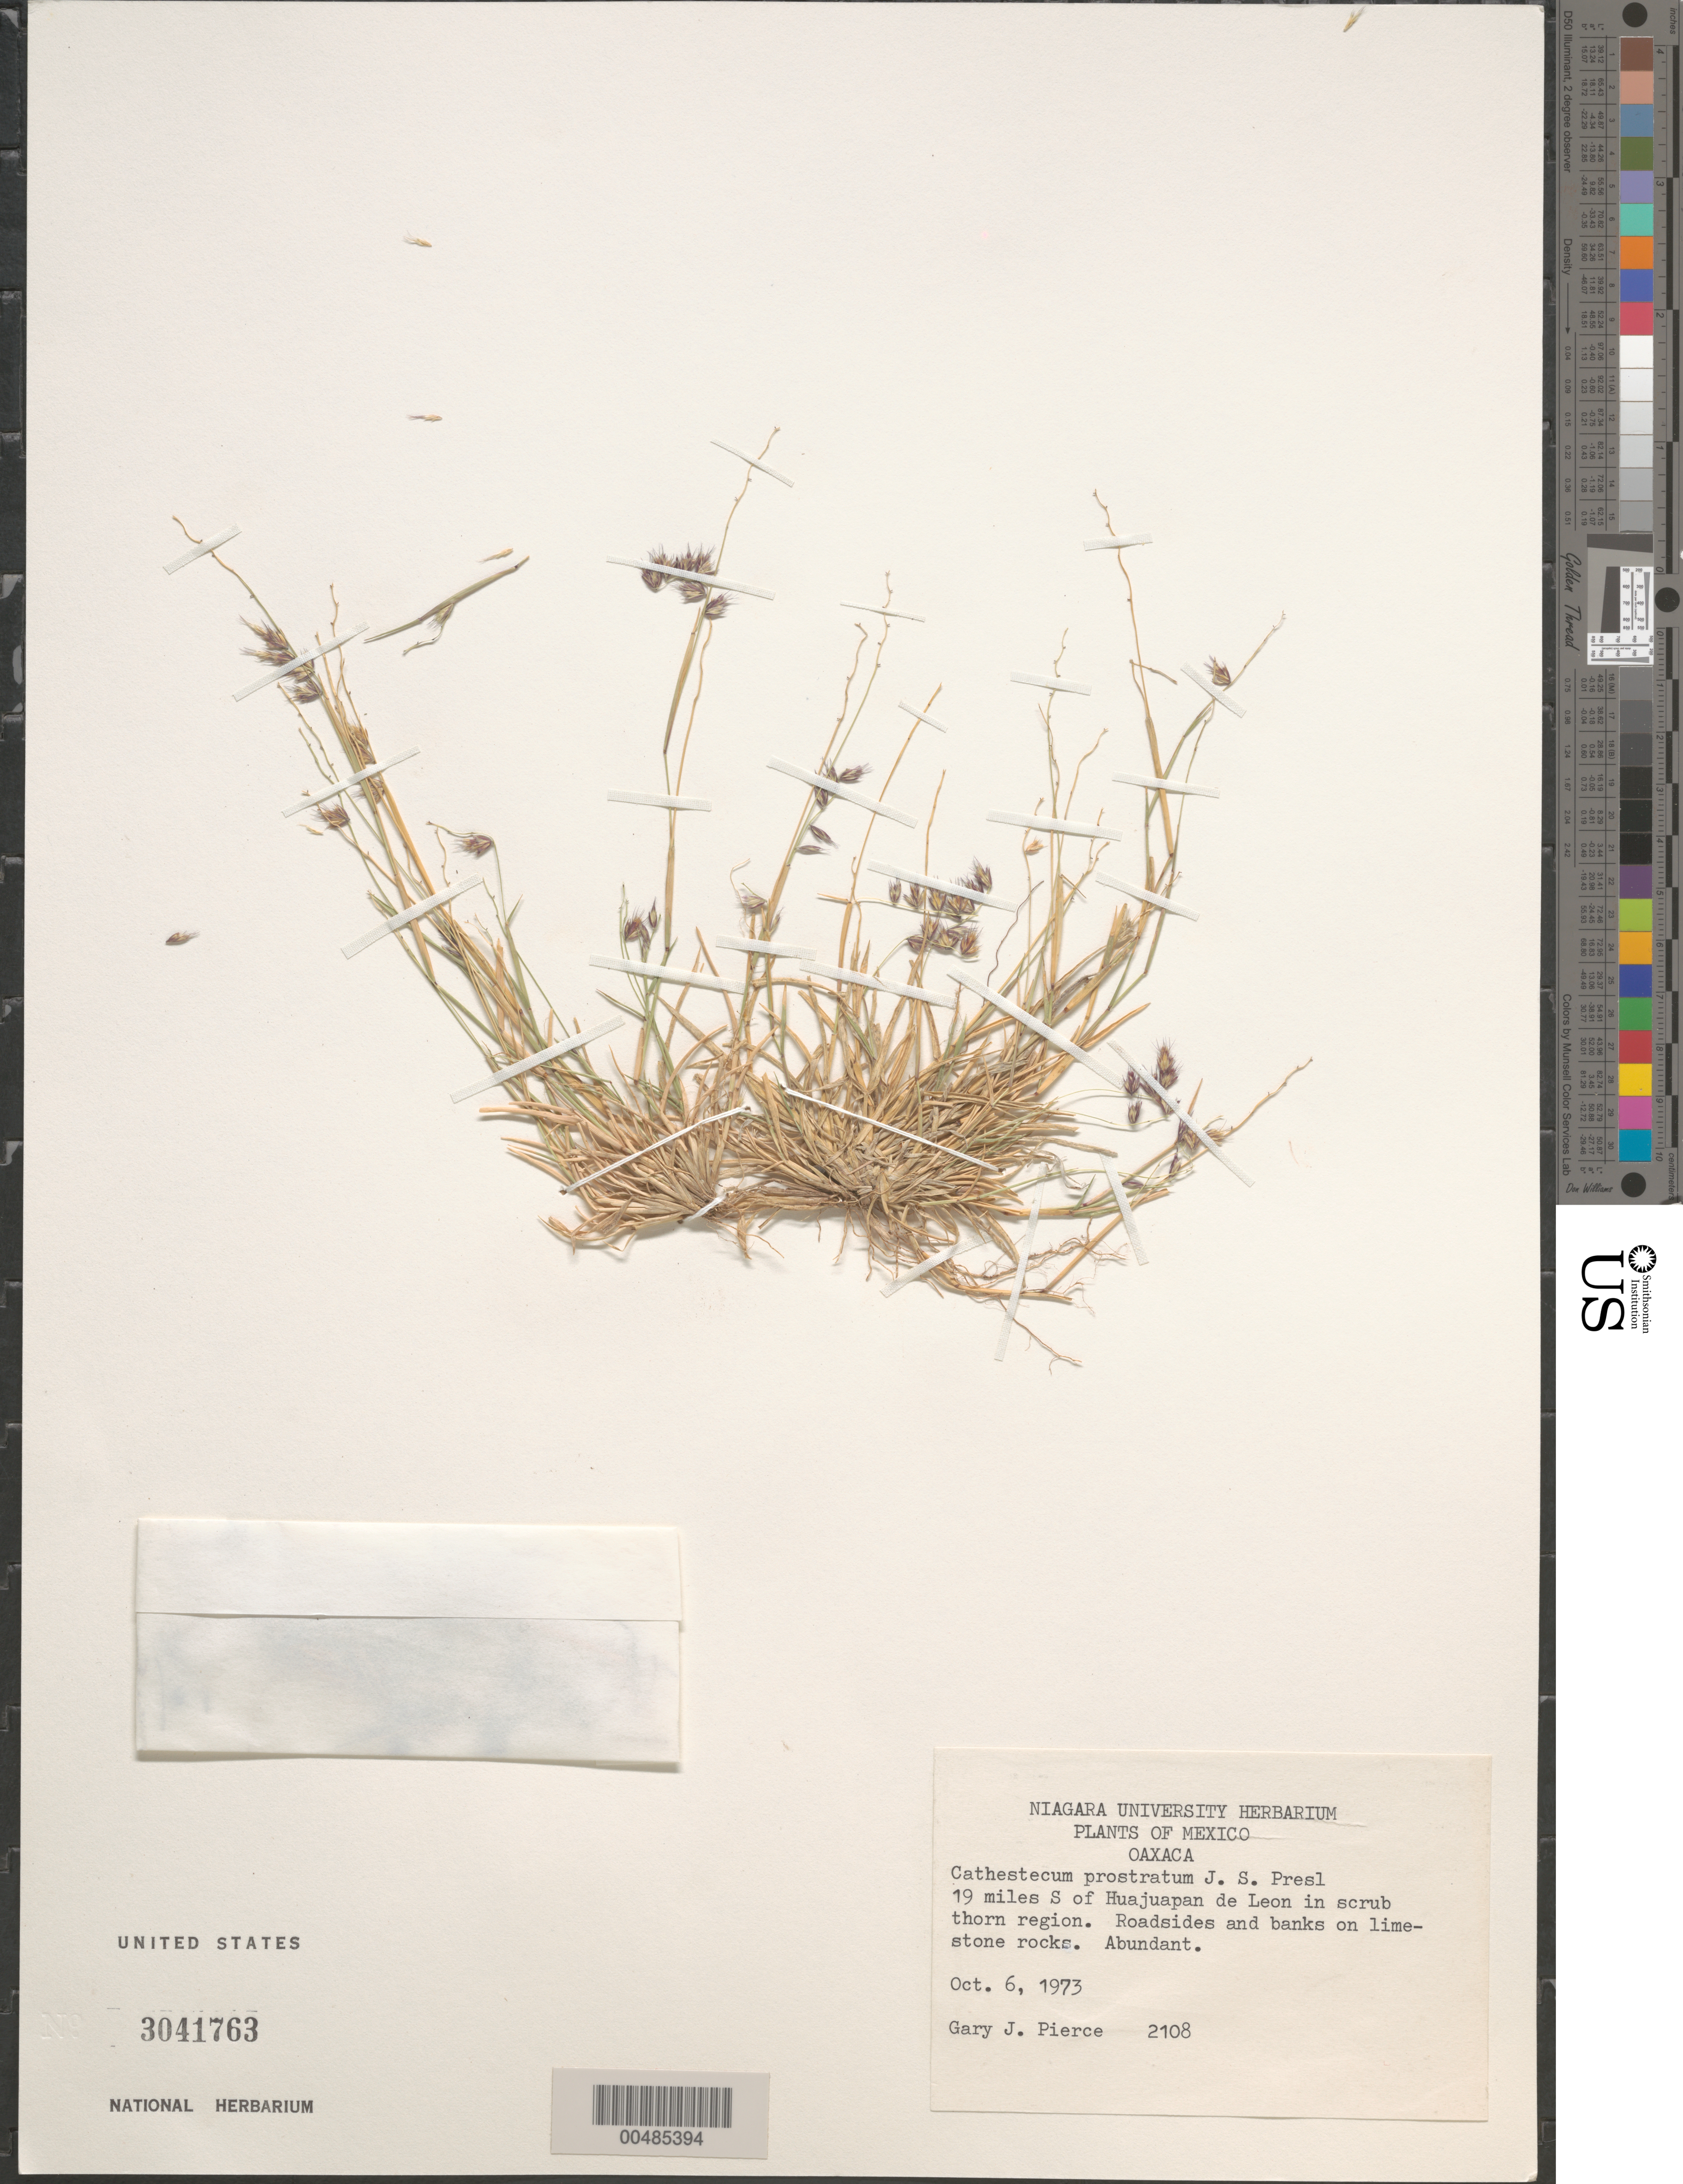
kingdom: Plantae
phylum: Tracheophyta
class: Liliopsida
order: Poales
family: Poaceae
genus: Cathestecum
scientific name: Cathestecum prostratum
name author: J. Presl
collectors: G. Pierce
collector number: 2108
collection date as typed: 6 Aug 1973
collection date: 1973-08-06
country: Mexico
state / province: Oaxaca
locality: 19 mi S of Huajuapan de Leon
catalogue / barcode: US 3041763